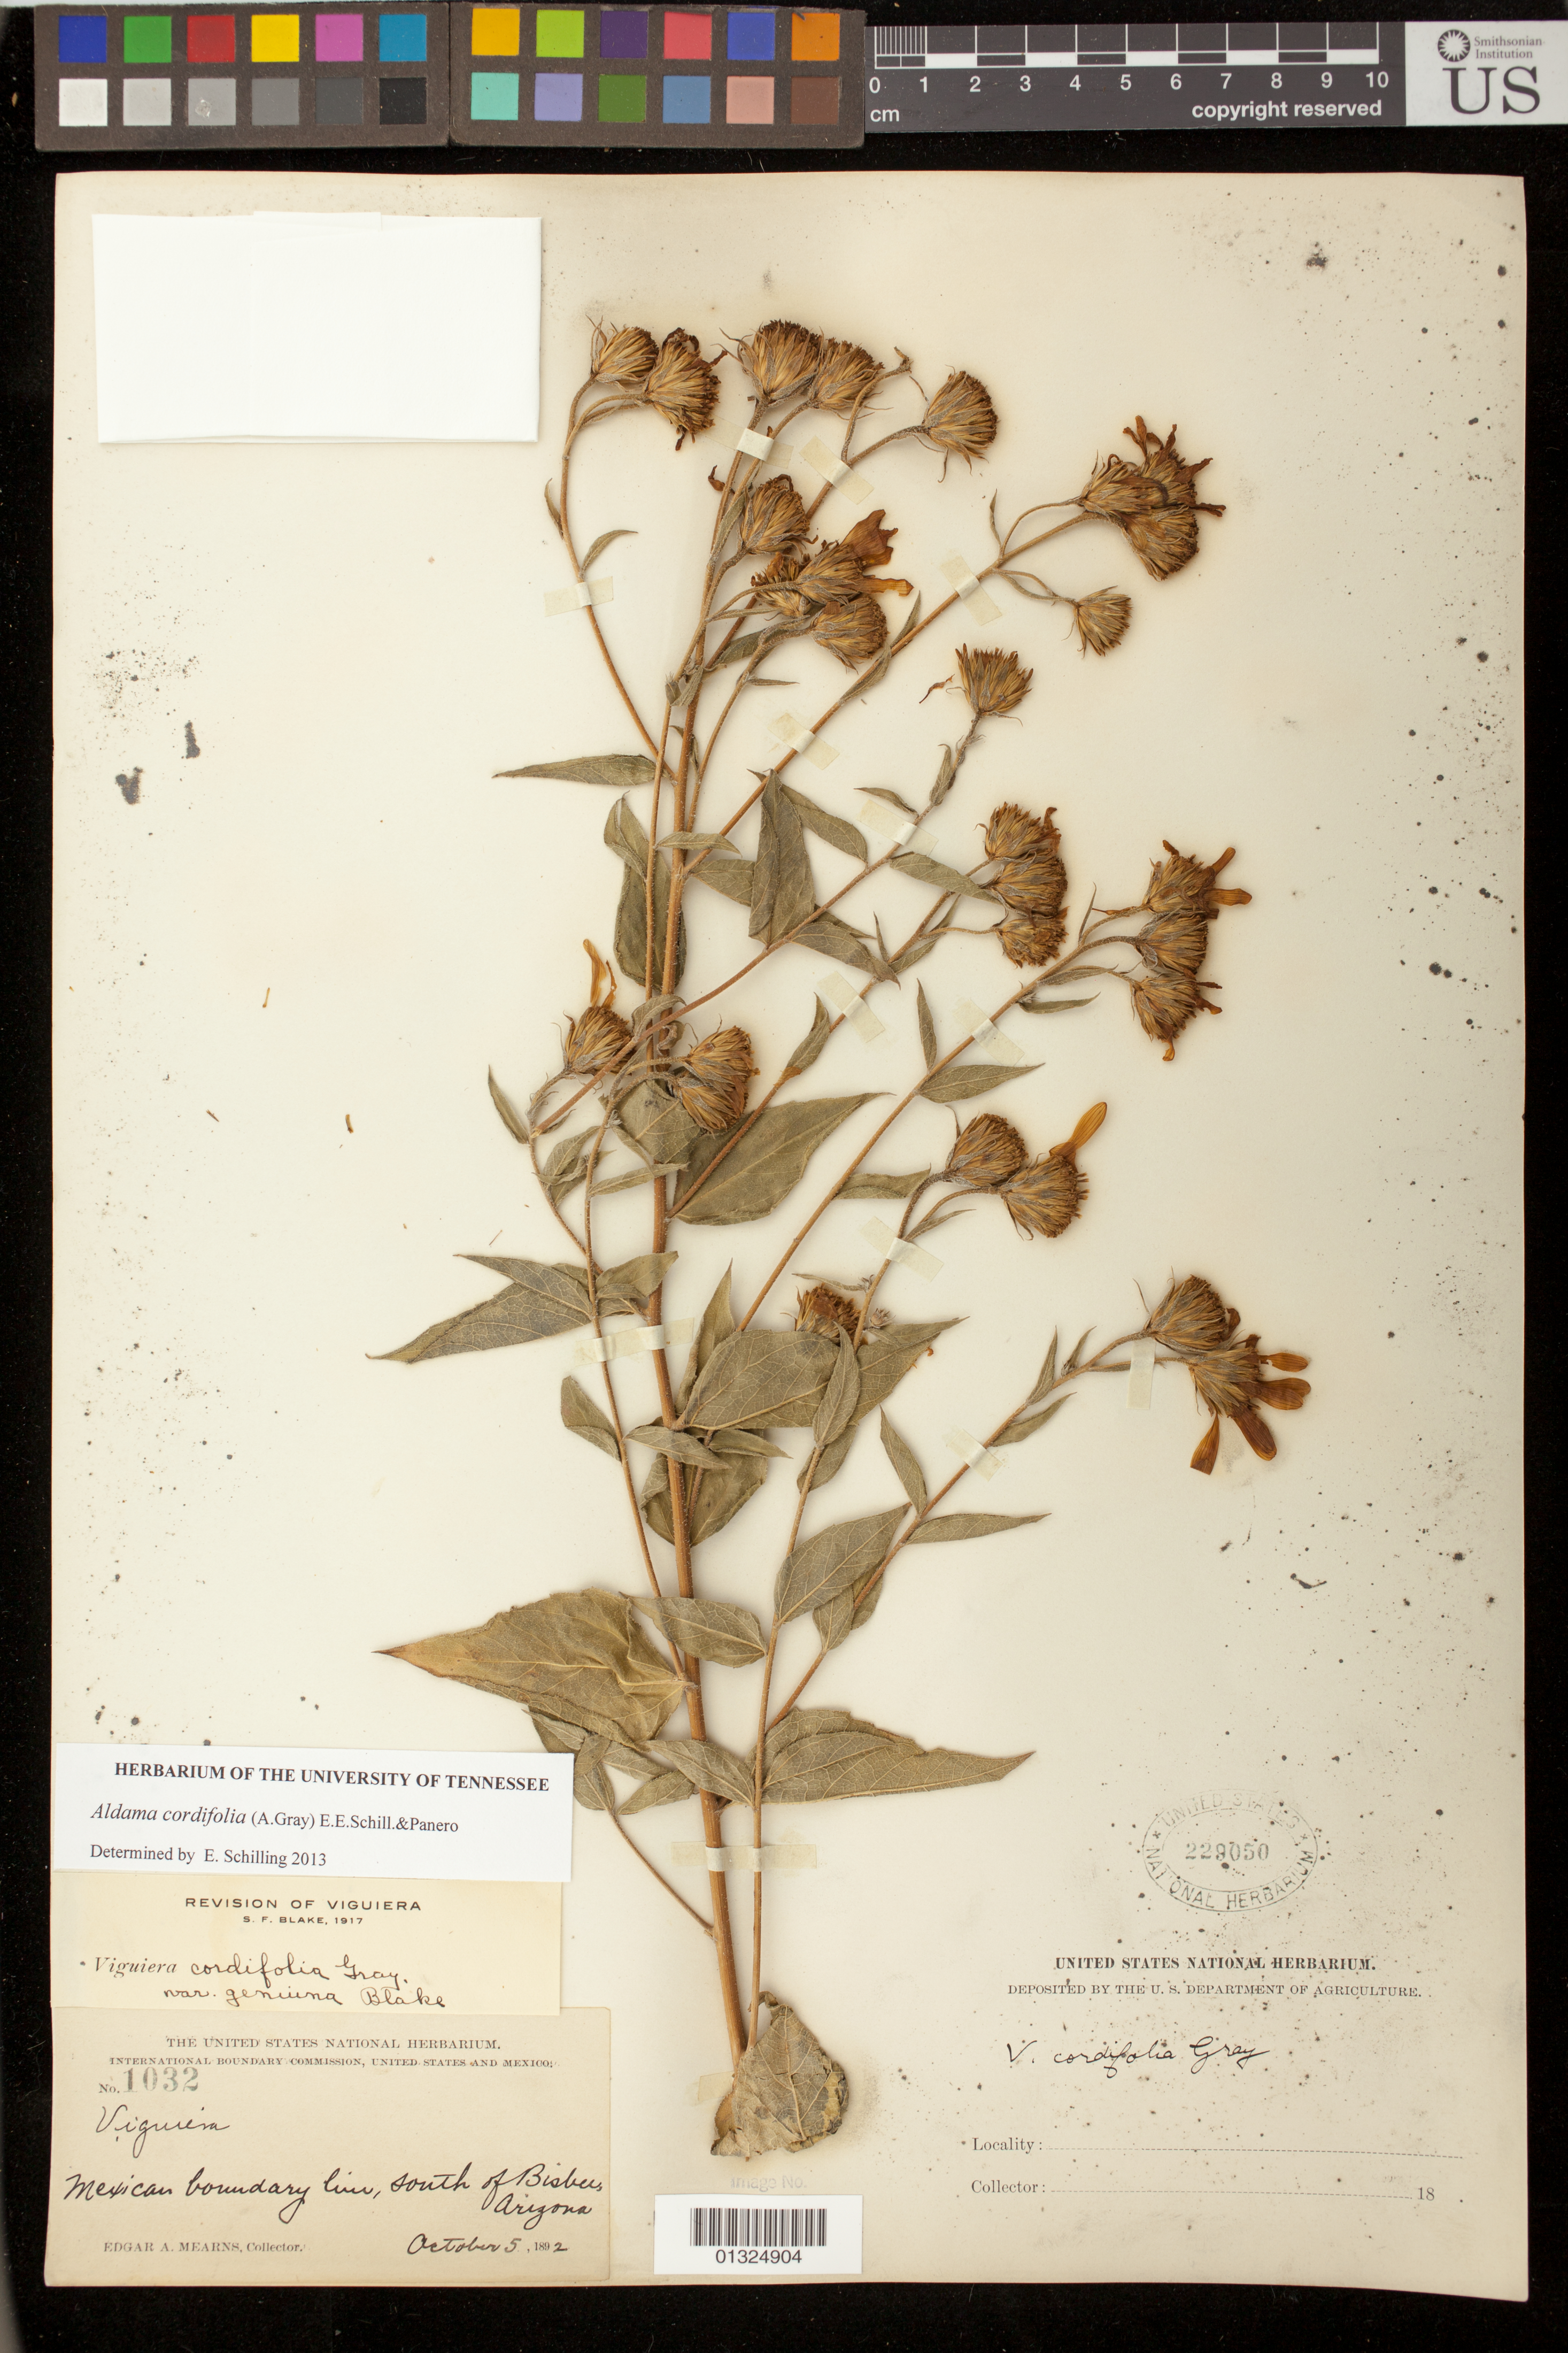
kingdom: Plantae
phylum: Tracheophyta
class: Magnoliopsida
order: Asterales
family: Asteraceae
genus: Aldama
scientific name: Aldama cordifolia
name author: (A. Gray) E.E. Schill. & Panero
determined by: Schilling, E. E.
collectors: E. A. Mearns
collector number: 1032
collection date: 1892-10-05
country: United States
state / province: Arizona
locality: Mexican Boundary Line, S of Bisbee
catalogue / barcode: US 229050